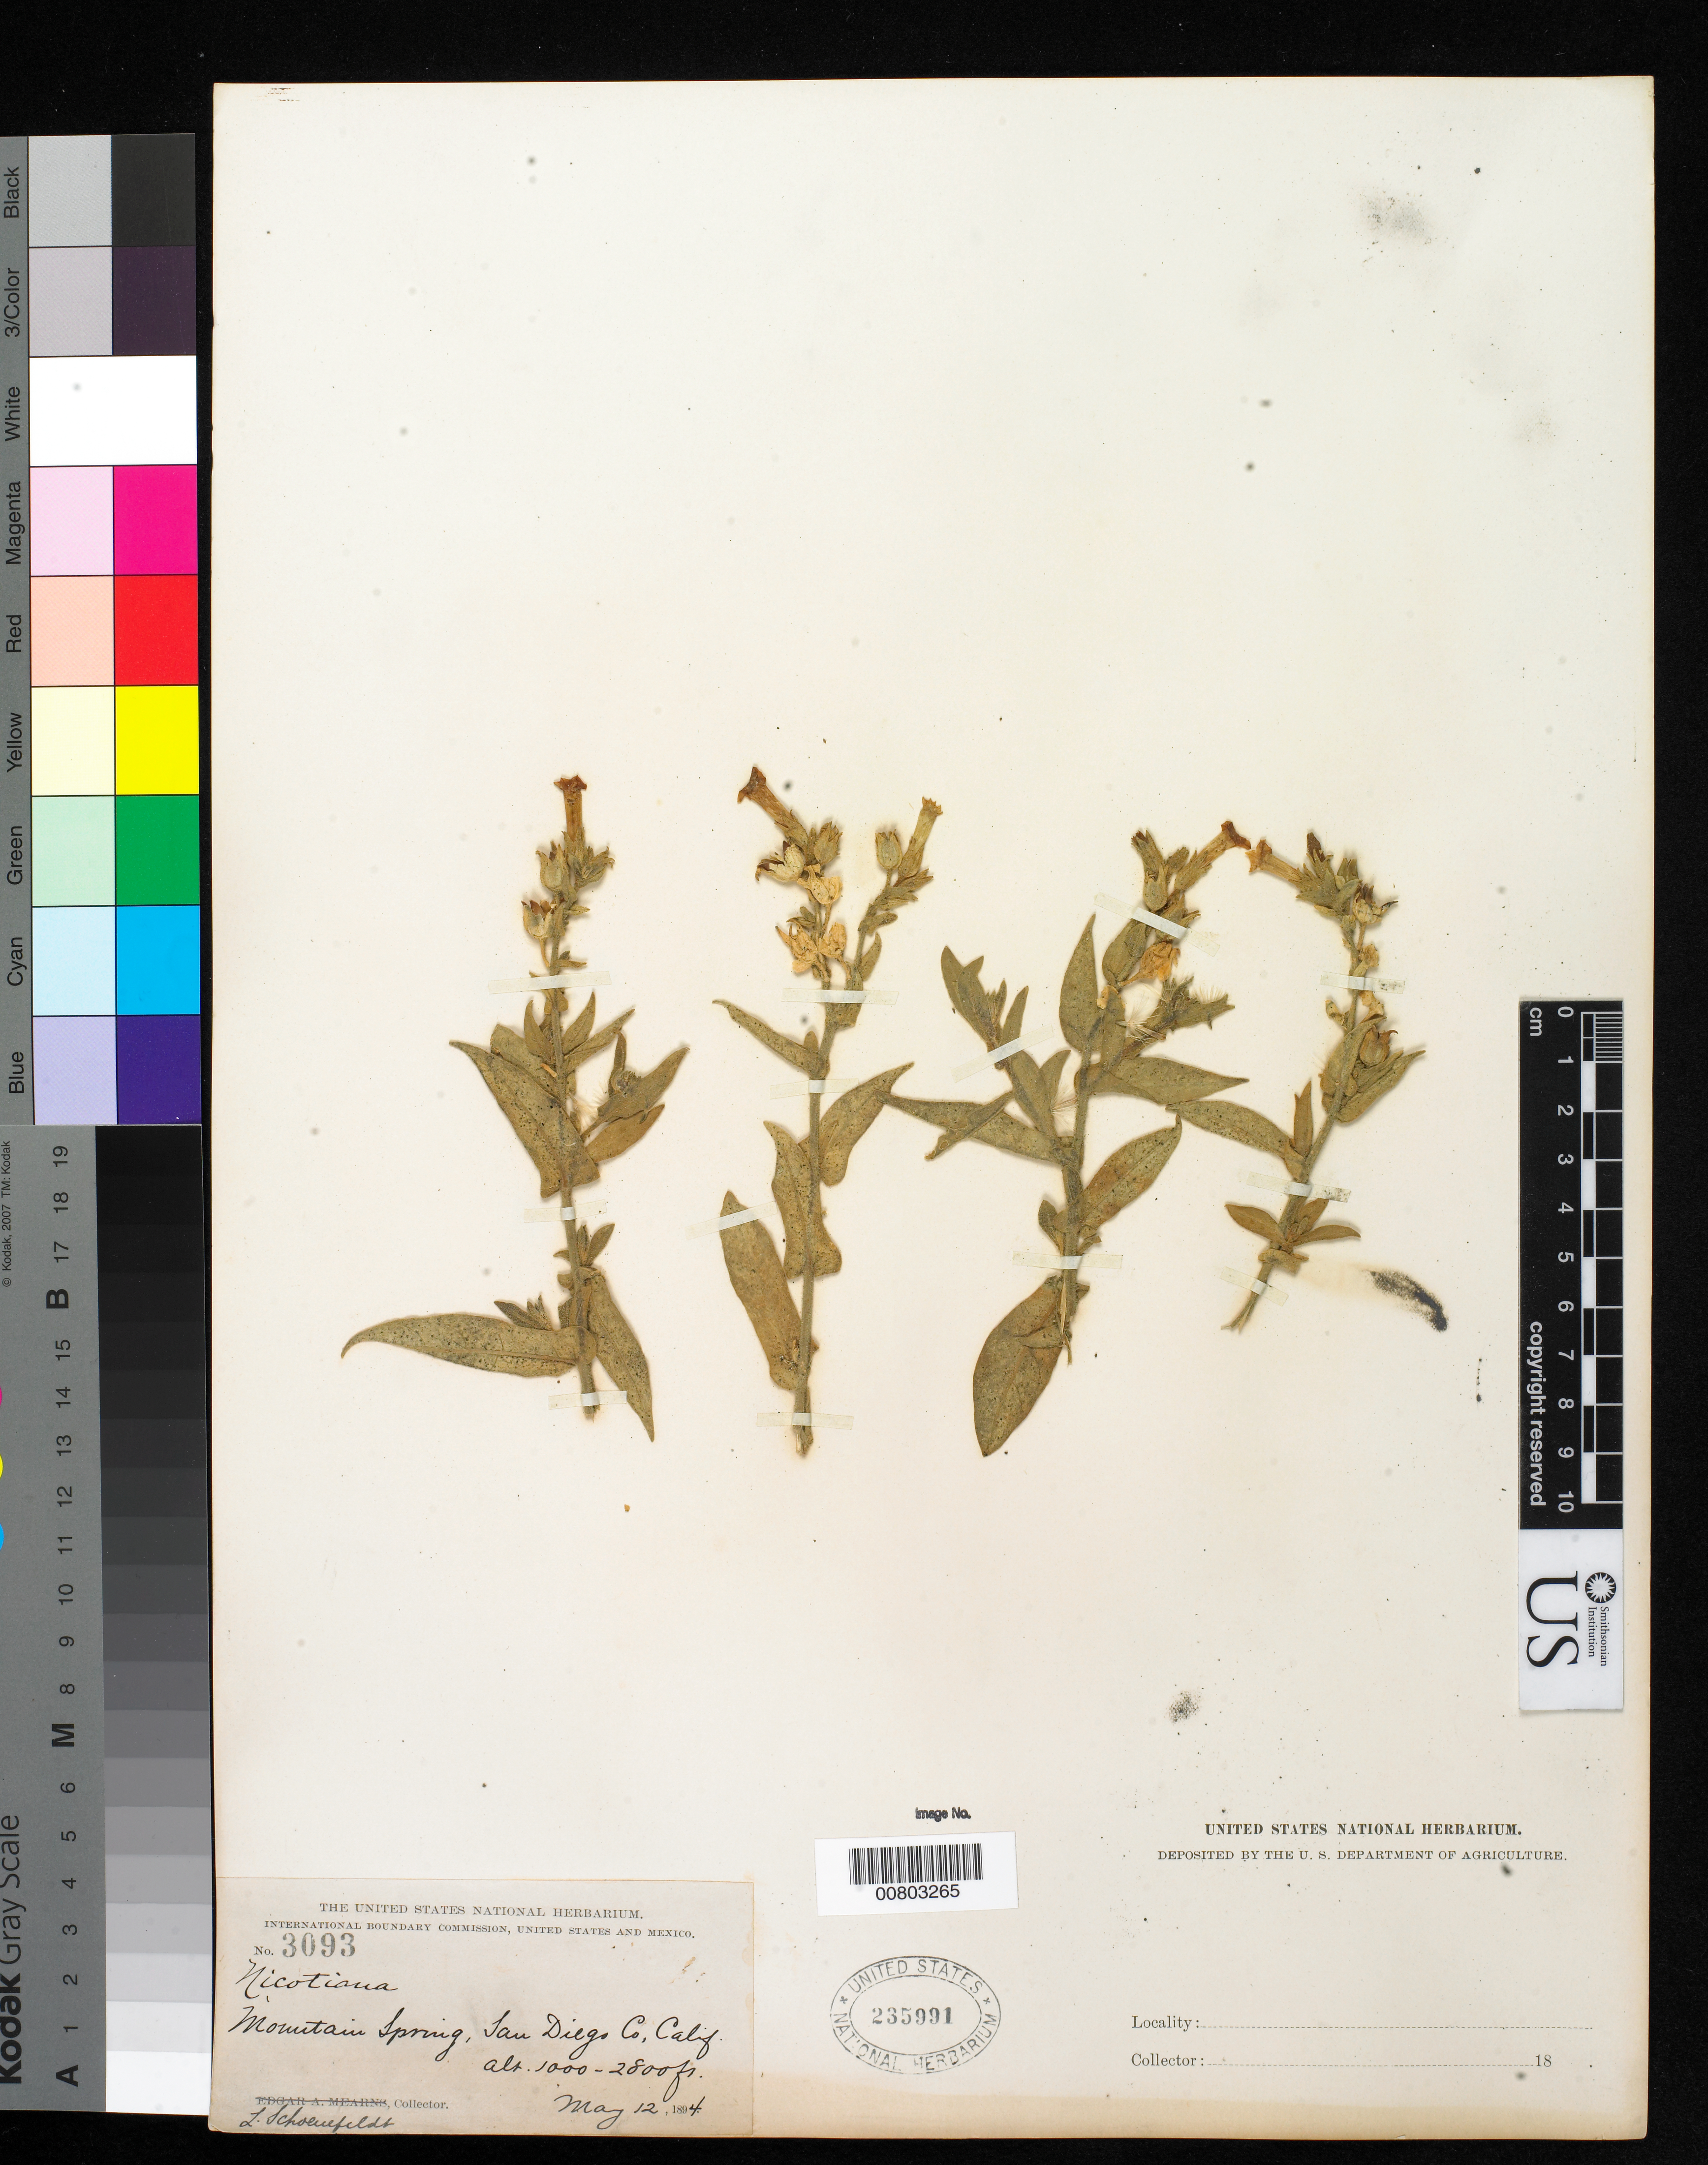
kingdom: Plantae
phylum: Tracheophyta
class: Magnoliopsida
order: Solanales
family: Solanaceae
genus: Nicotiana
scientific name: Nicotiana trigonophylla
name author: Dunal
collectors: L. Schoenfeldt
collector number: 3093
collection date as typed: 12 May 1894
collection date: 1894-05-12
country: United States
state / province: California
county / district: San Diego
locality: Mountain Spring, San Diego County, California.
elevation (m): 305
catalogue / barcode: US 235991